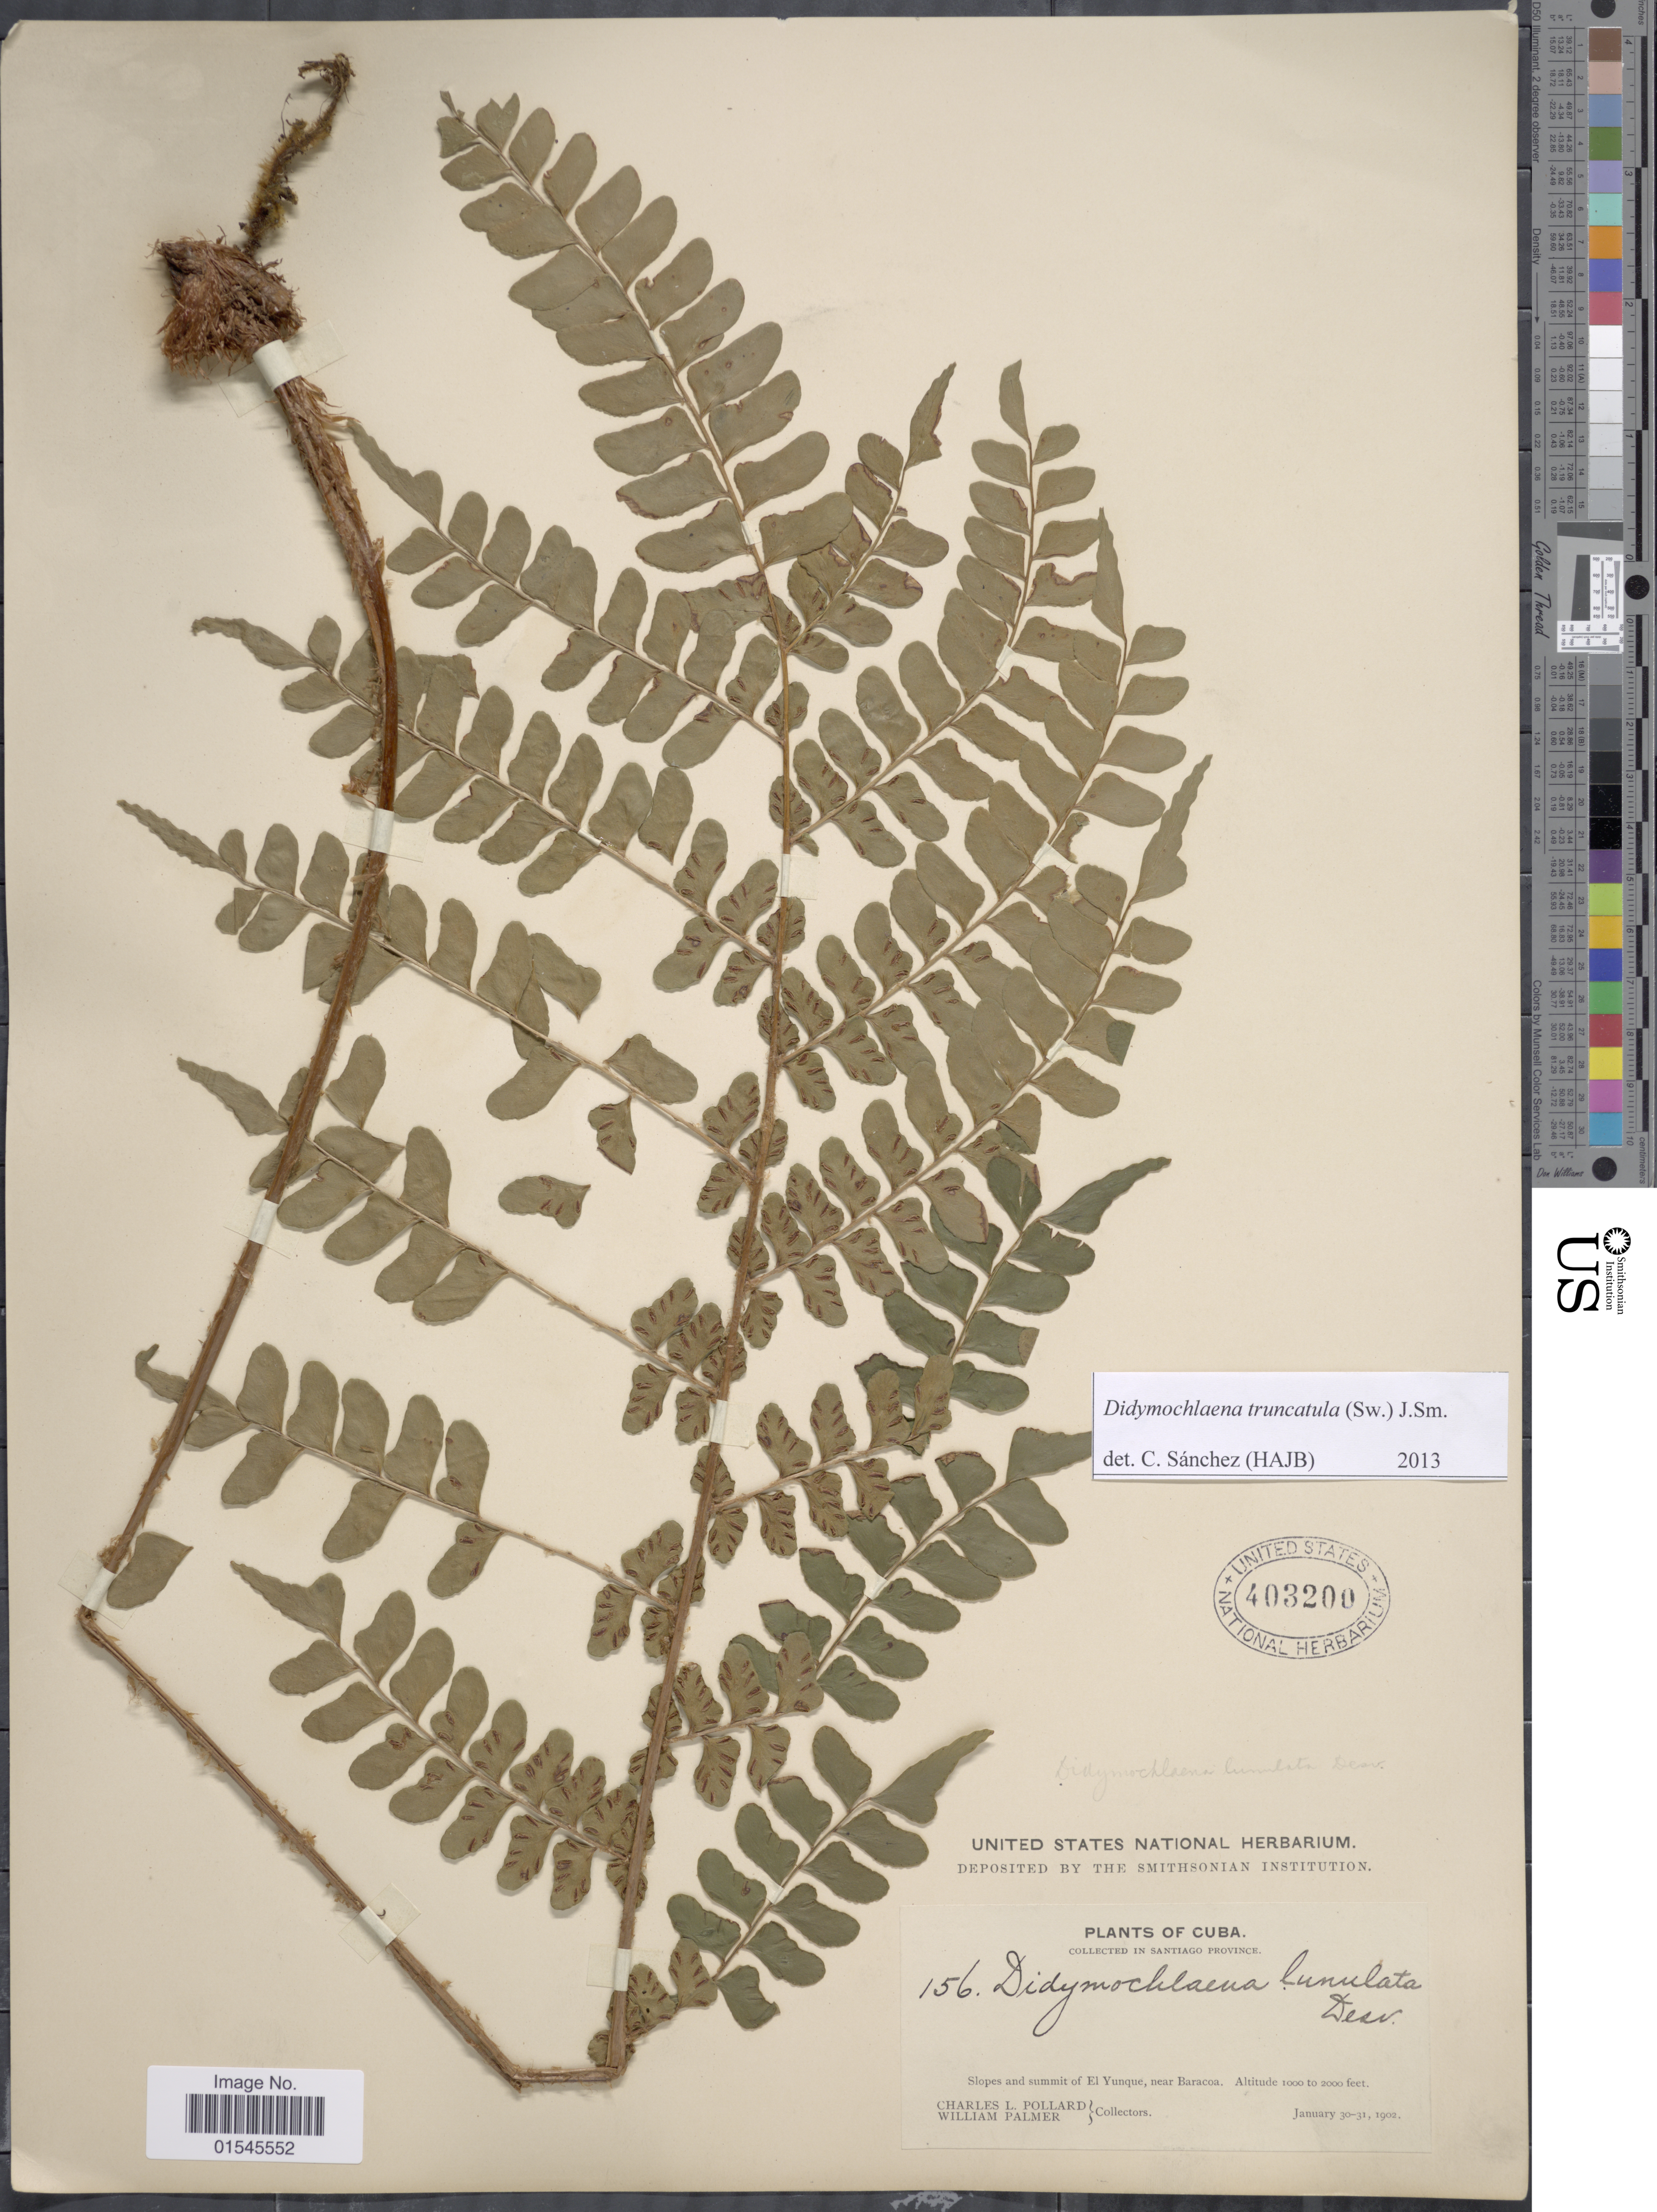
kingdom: Plantae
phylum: Tracheophyta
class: Polypodiopsida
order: Polypodiales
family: Didymochlaenaceae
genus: Didymochlaena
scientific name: Didymochlaena truncatula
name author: (Sw.) J. Sm.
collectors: C. L. Pollard & W. Palmer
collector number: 156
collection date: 1902-01-30/1902-01-31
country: Cuba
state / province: Santiago de Cuba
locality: Cuba. Collected in Santiago Province. Slopes and summit of El Yunque, near Baracoa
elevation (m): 305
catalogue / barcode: US 403200